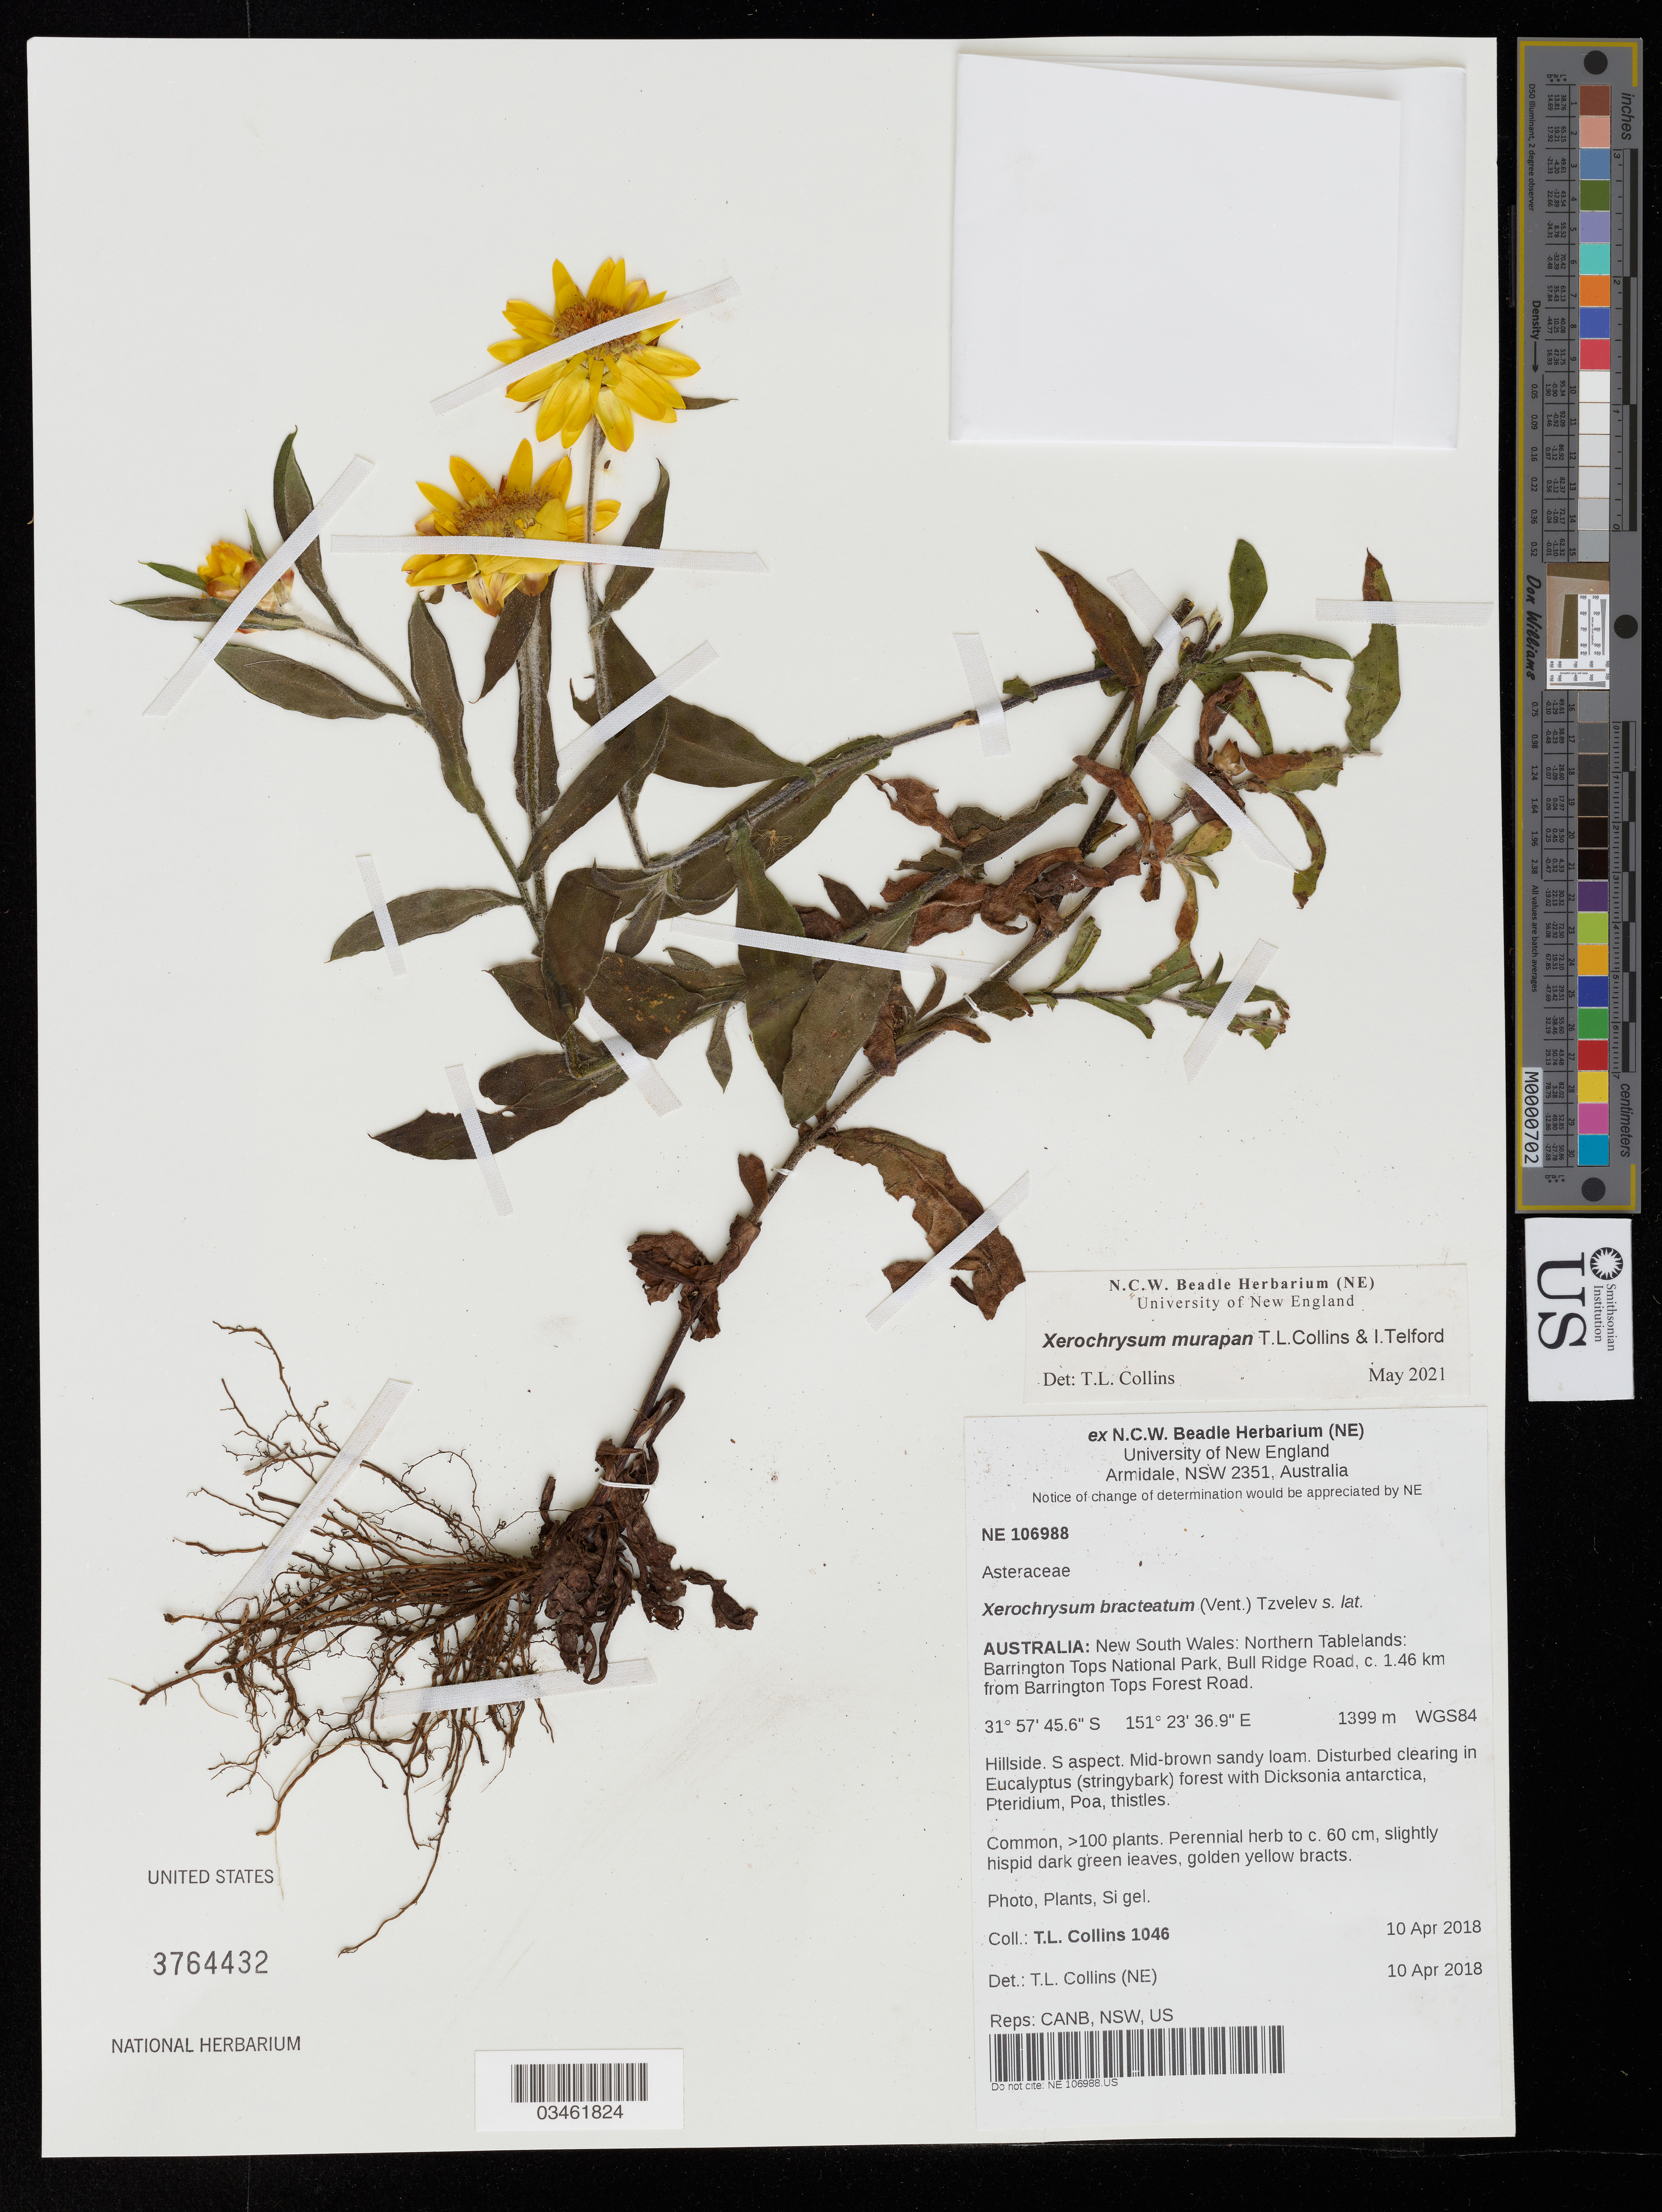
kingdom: Plantae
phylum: Tracheophyta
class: Magnoliopsida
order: Asterales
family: Asteraceae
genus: Xerochrysum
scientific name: Xerochrysum murapan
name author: Collins & I. Telford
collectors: T. Collins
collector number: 1046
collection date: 2018-04-10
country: Australia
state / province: New South Wales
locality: Northern Tablelands: Barrington Tops National Park, Bull Ridge Road, c. 1.46 km from Barrington Tops Forest Road.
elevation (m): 1399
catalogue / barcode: US 3764432